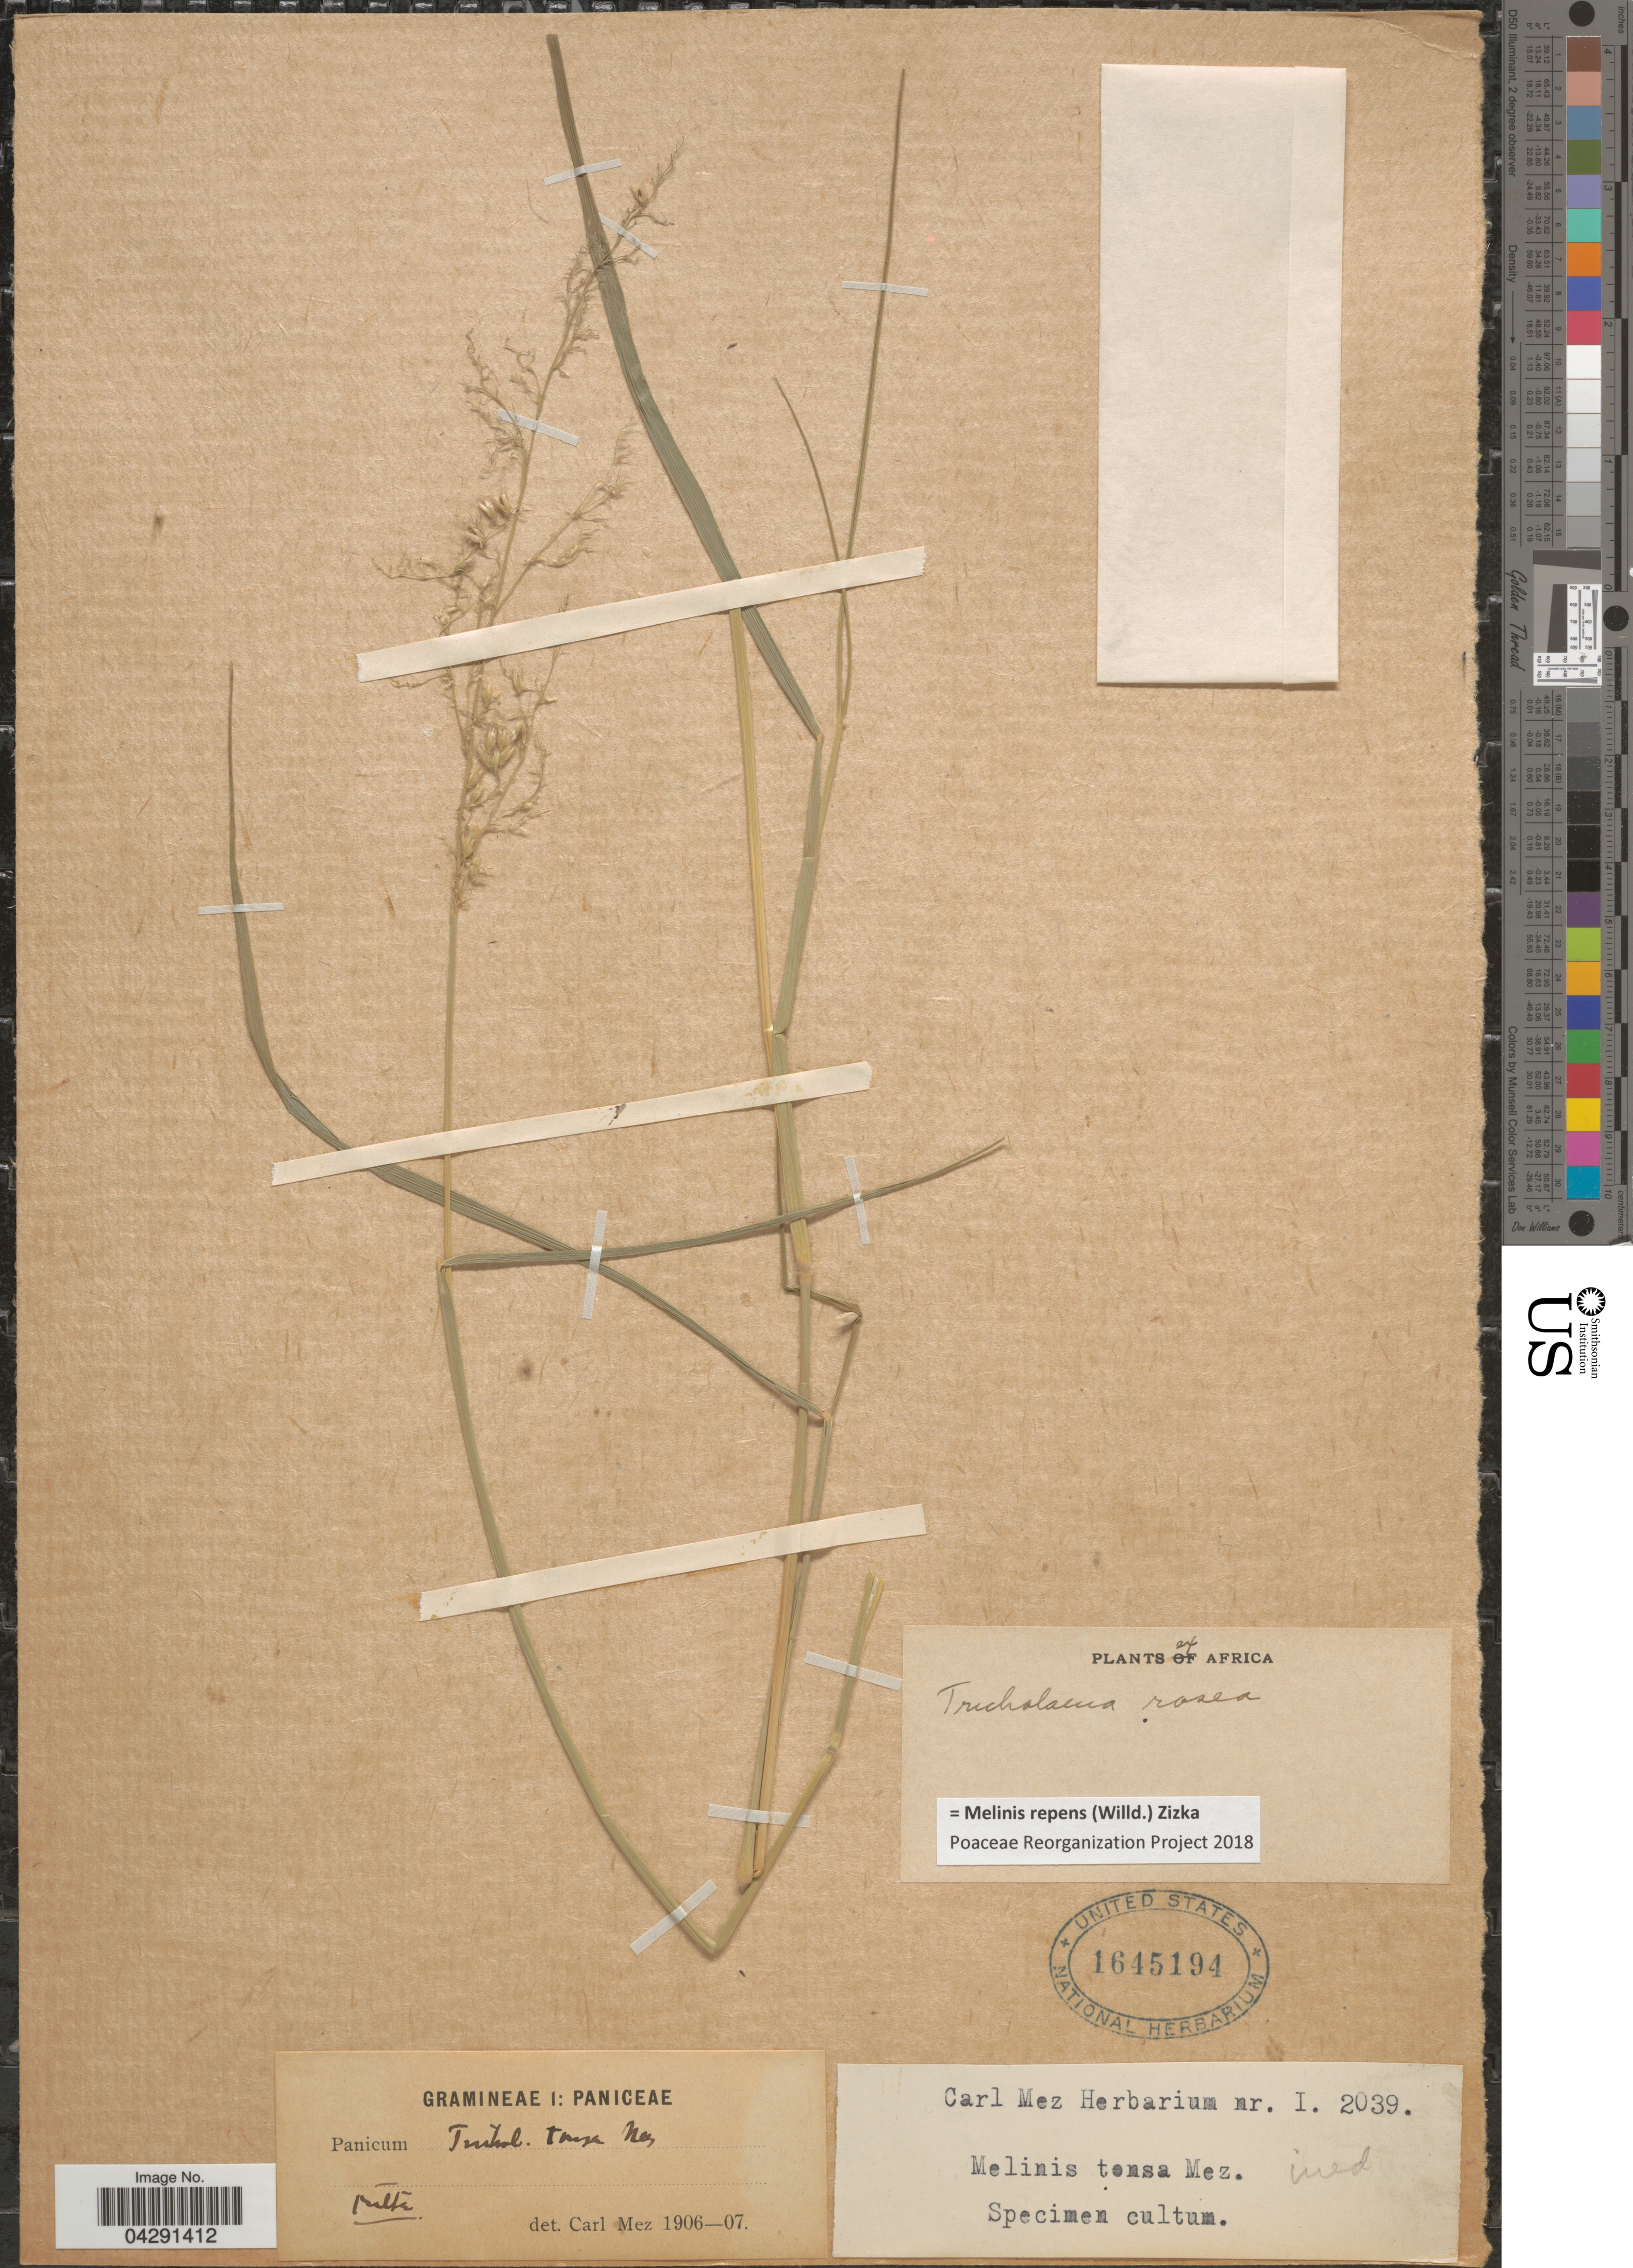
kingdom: Plantae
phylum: Tracheophyta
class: Liliopsida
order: Poales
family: Poaceae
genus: Melinis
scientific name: Melinis repens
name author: (Willd.) Zizka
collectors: Ex herb. Carl Mez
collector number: I2039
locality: Africa.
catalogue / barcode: US 1645194